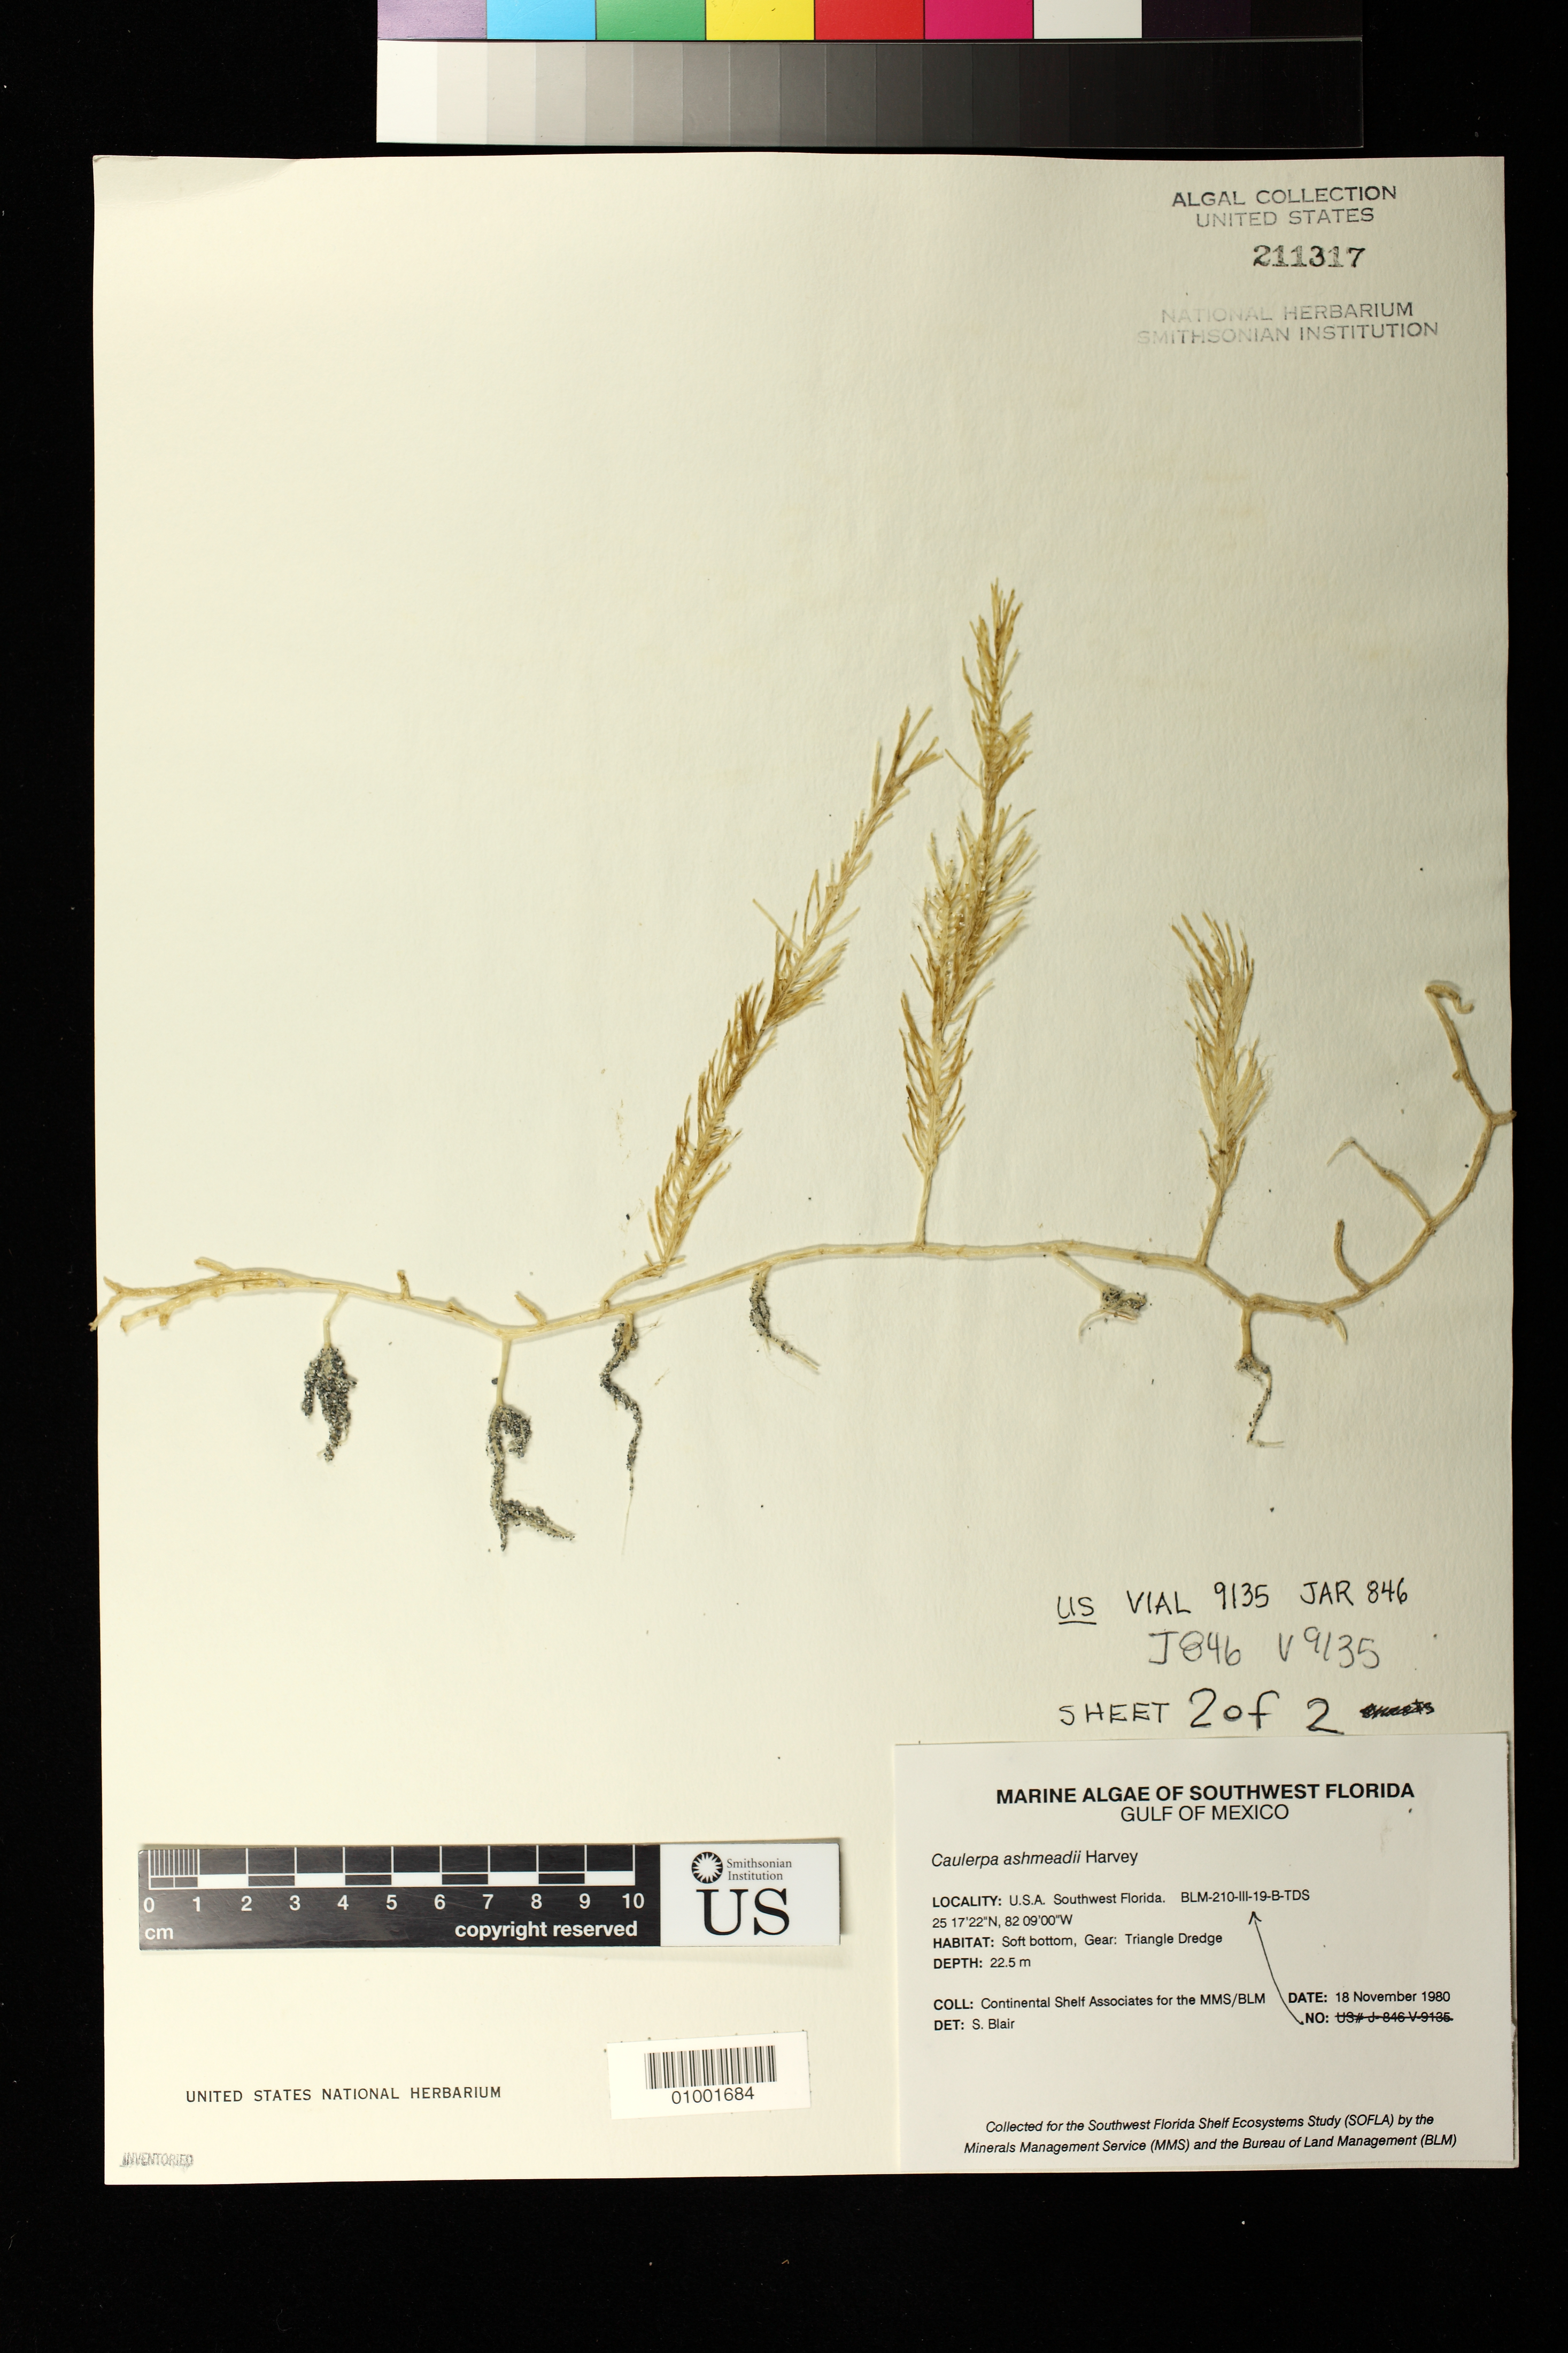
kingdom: Plantae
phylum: Chlorophyta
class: Ulvophyceae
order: Bryopsidales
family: Caulerpaceae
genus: Caulerpa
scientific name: Caulerpa ashmeadii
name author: Harv.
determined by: Blair, S. M.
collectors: Continental Shelf Associates for the MMS/BLM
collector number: BLM-210-III-19-B-TDS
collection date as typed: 18 Nov 1980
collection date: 1980-11-18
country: United States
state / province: Florida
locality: Gulf of Mexico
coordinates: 25 17'22"N, 82 09'00"W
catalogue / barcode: US 211317